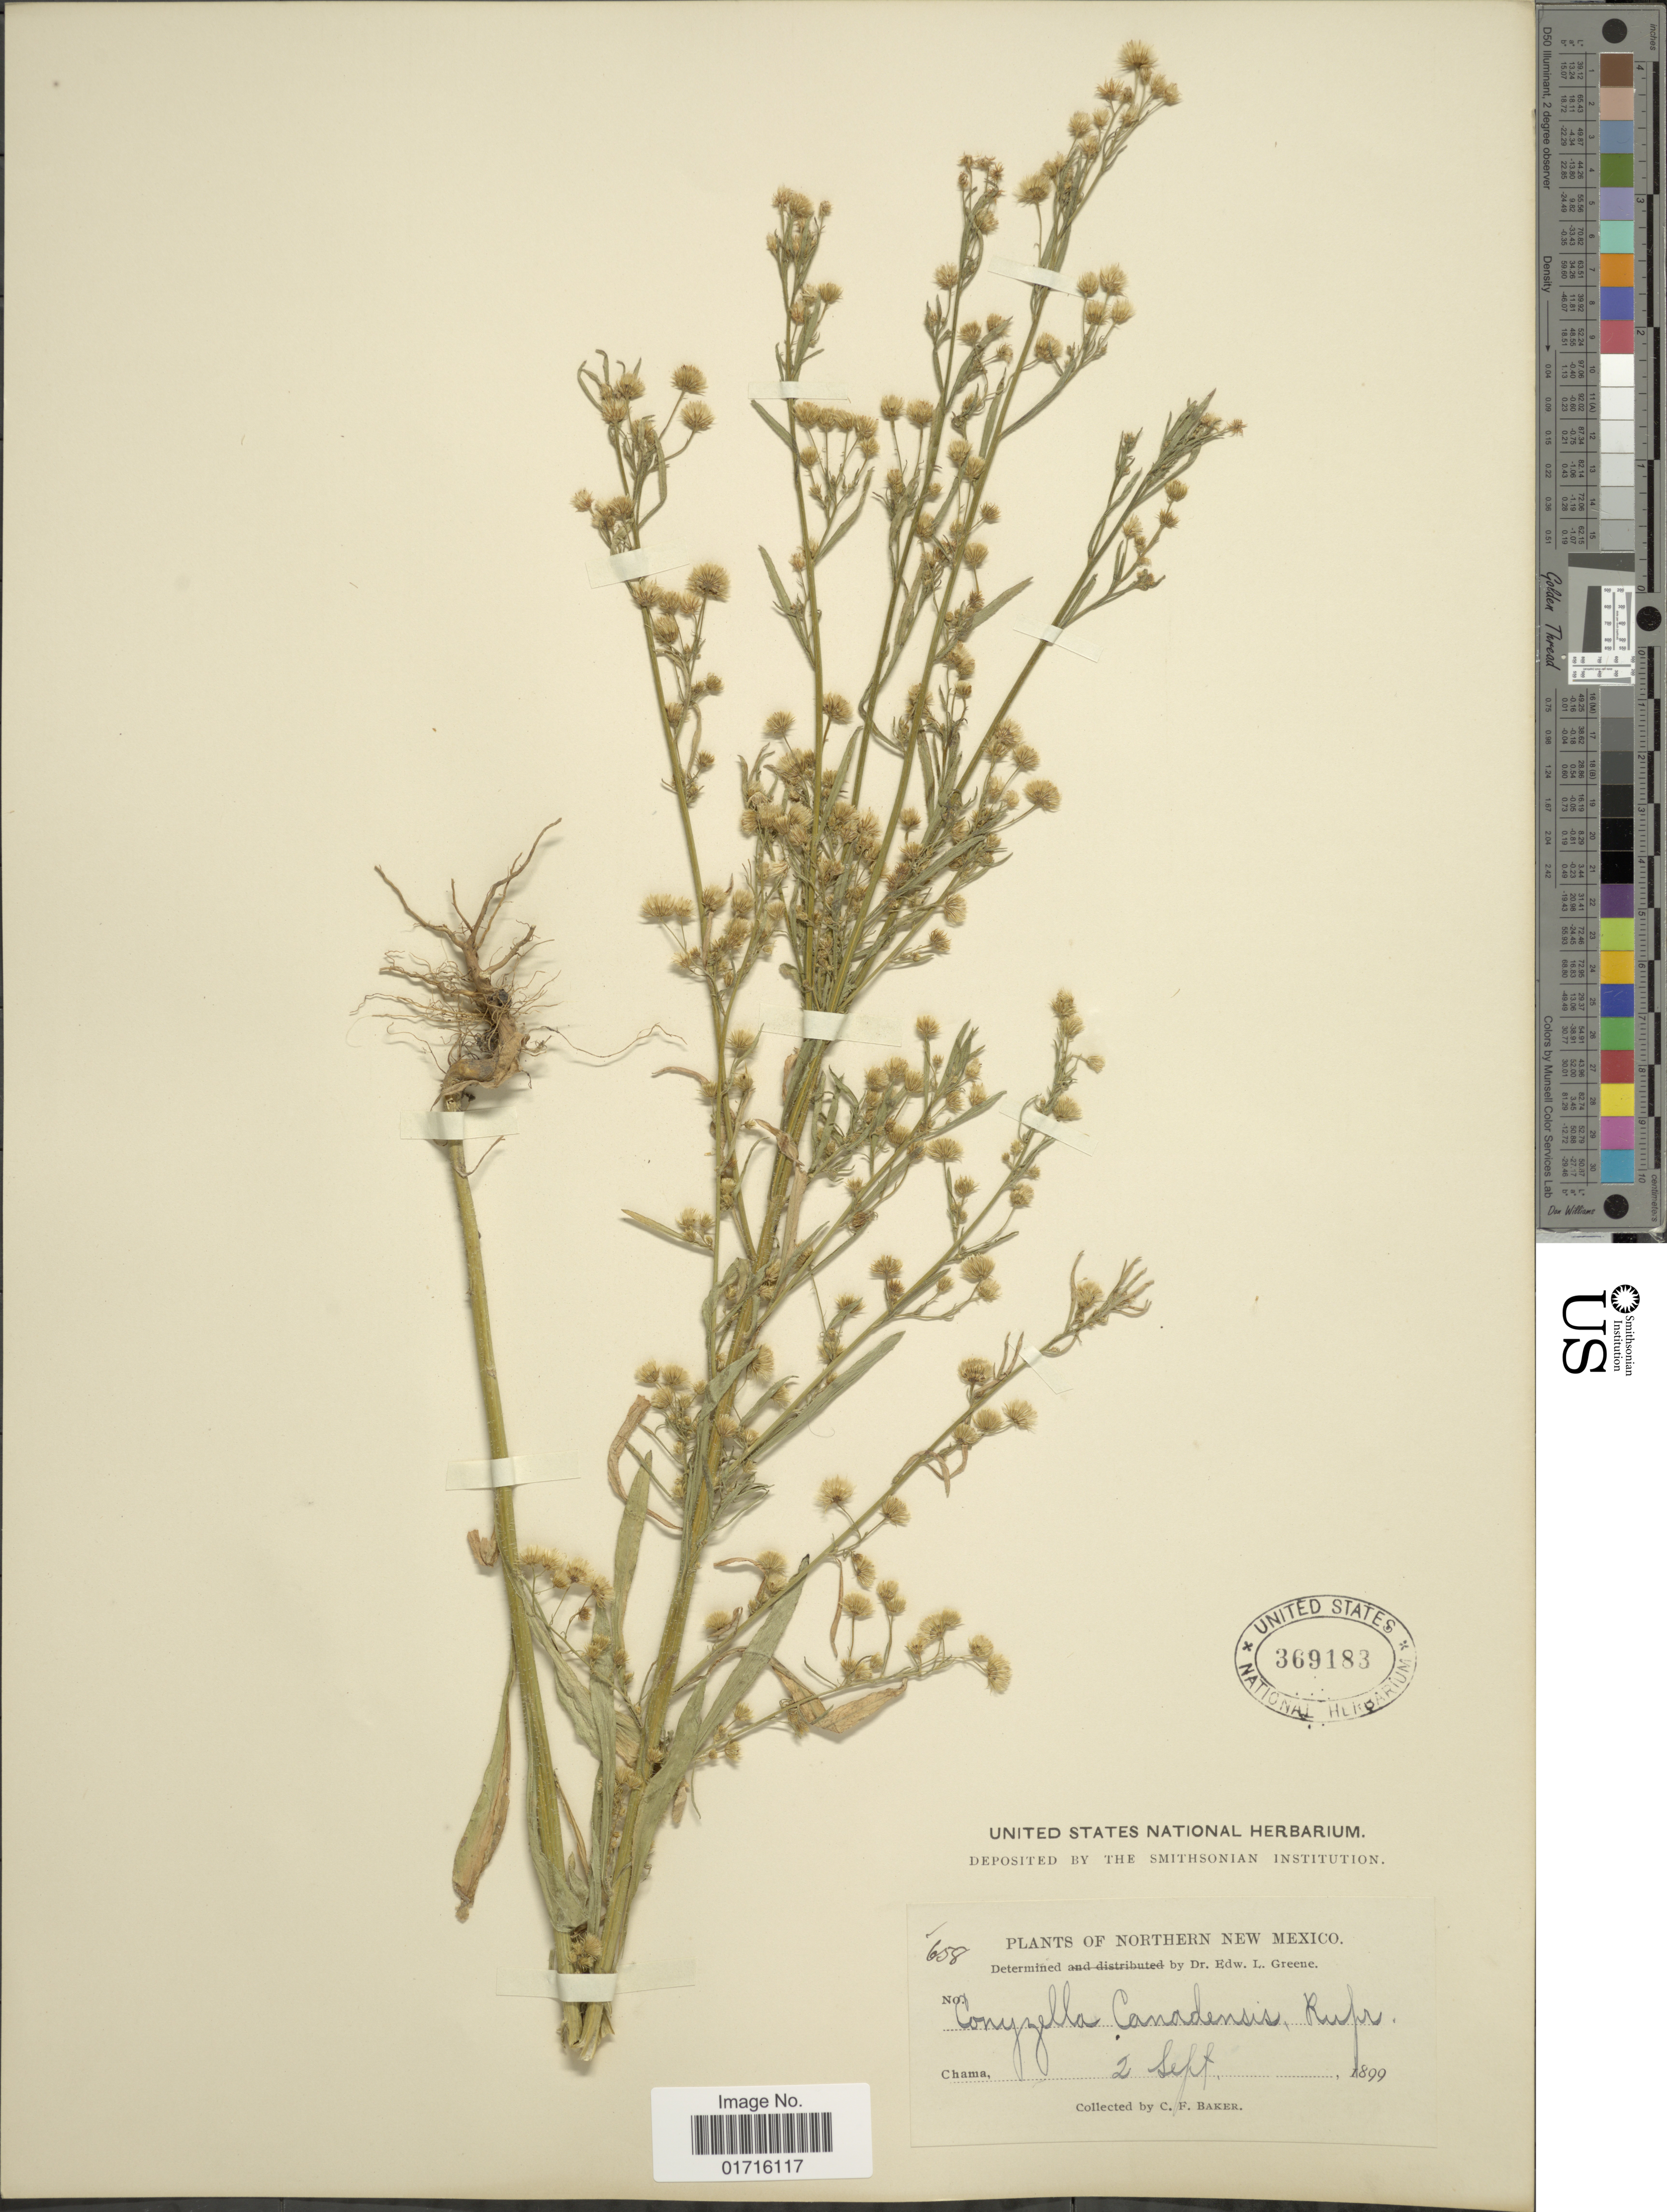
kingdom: Plantae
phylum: Tracheophyta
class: Magnoliopsida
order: Asterales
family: Asteraceae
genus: Conyza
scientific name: Conyza canadensis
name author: (L.) Cronq.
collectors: C. F. Baker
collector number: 658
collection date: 1899-09-02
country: United States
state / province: New Mexico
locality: Northern New Mexico, Chama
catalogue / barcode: US 369183